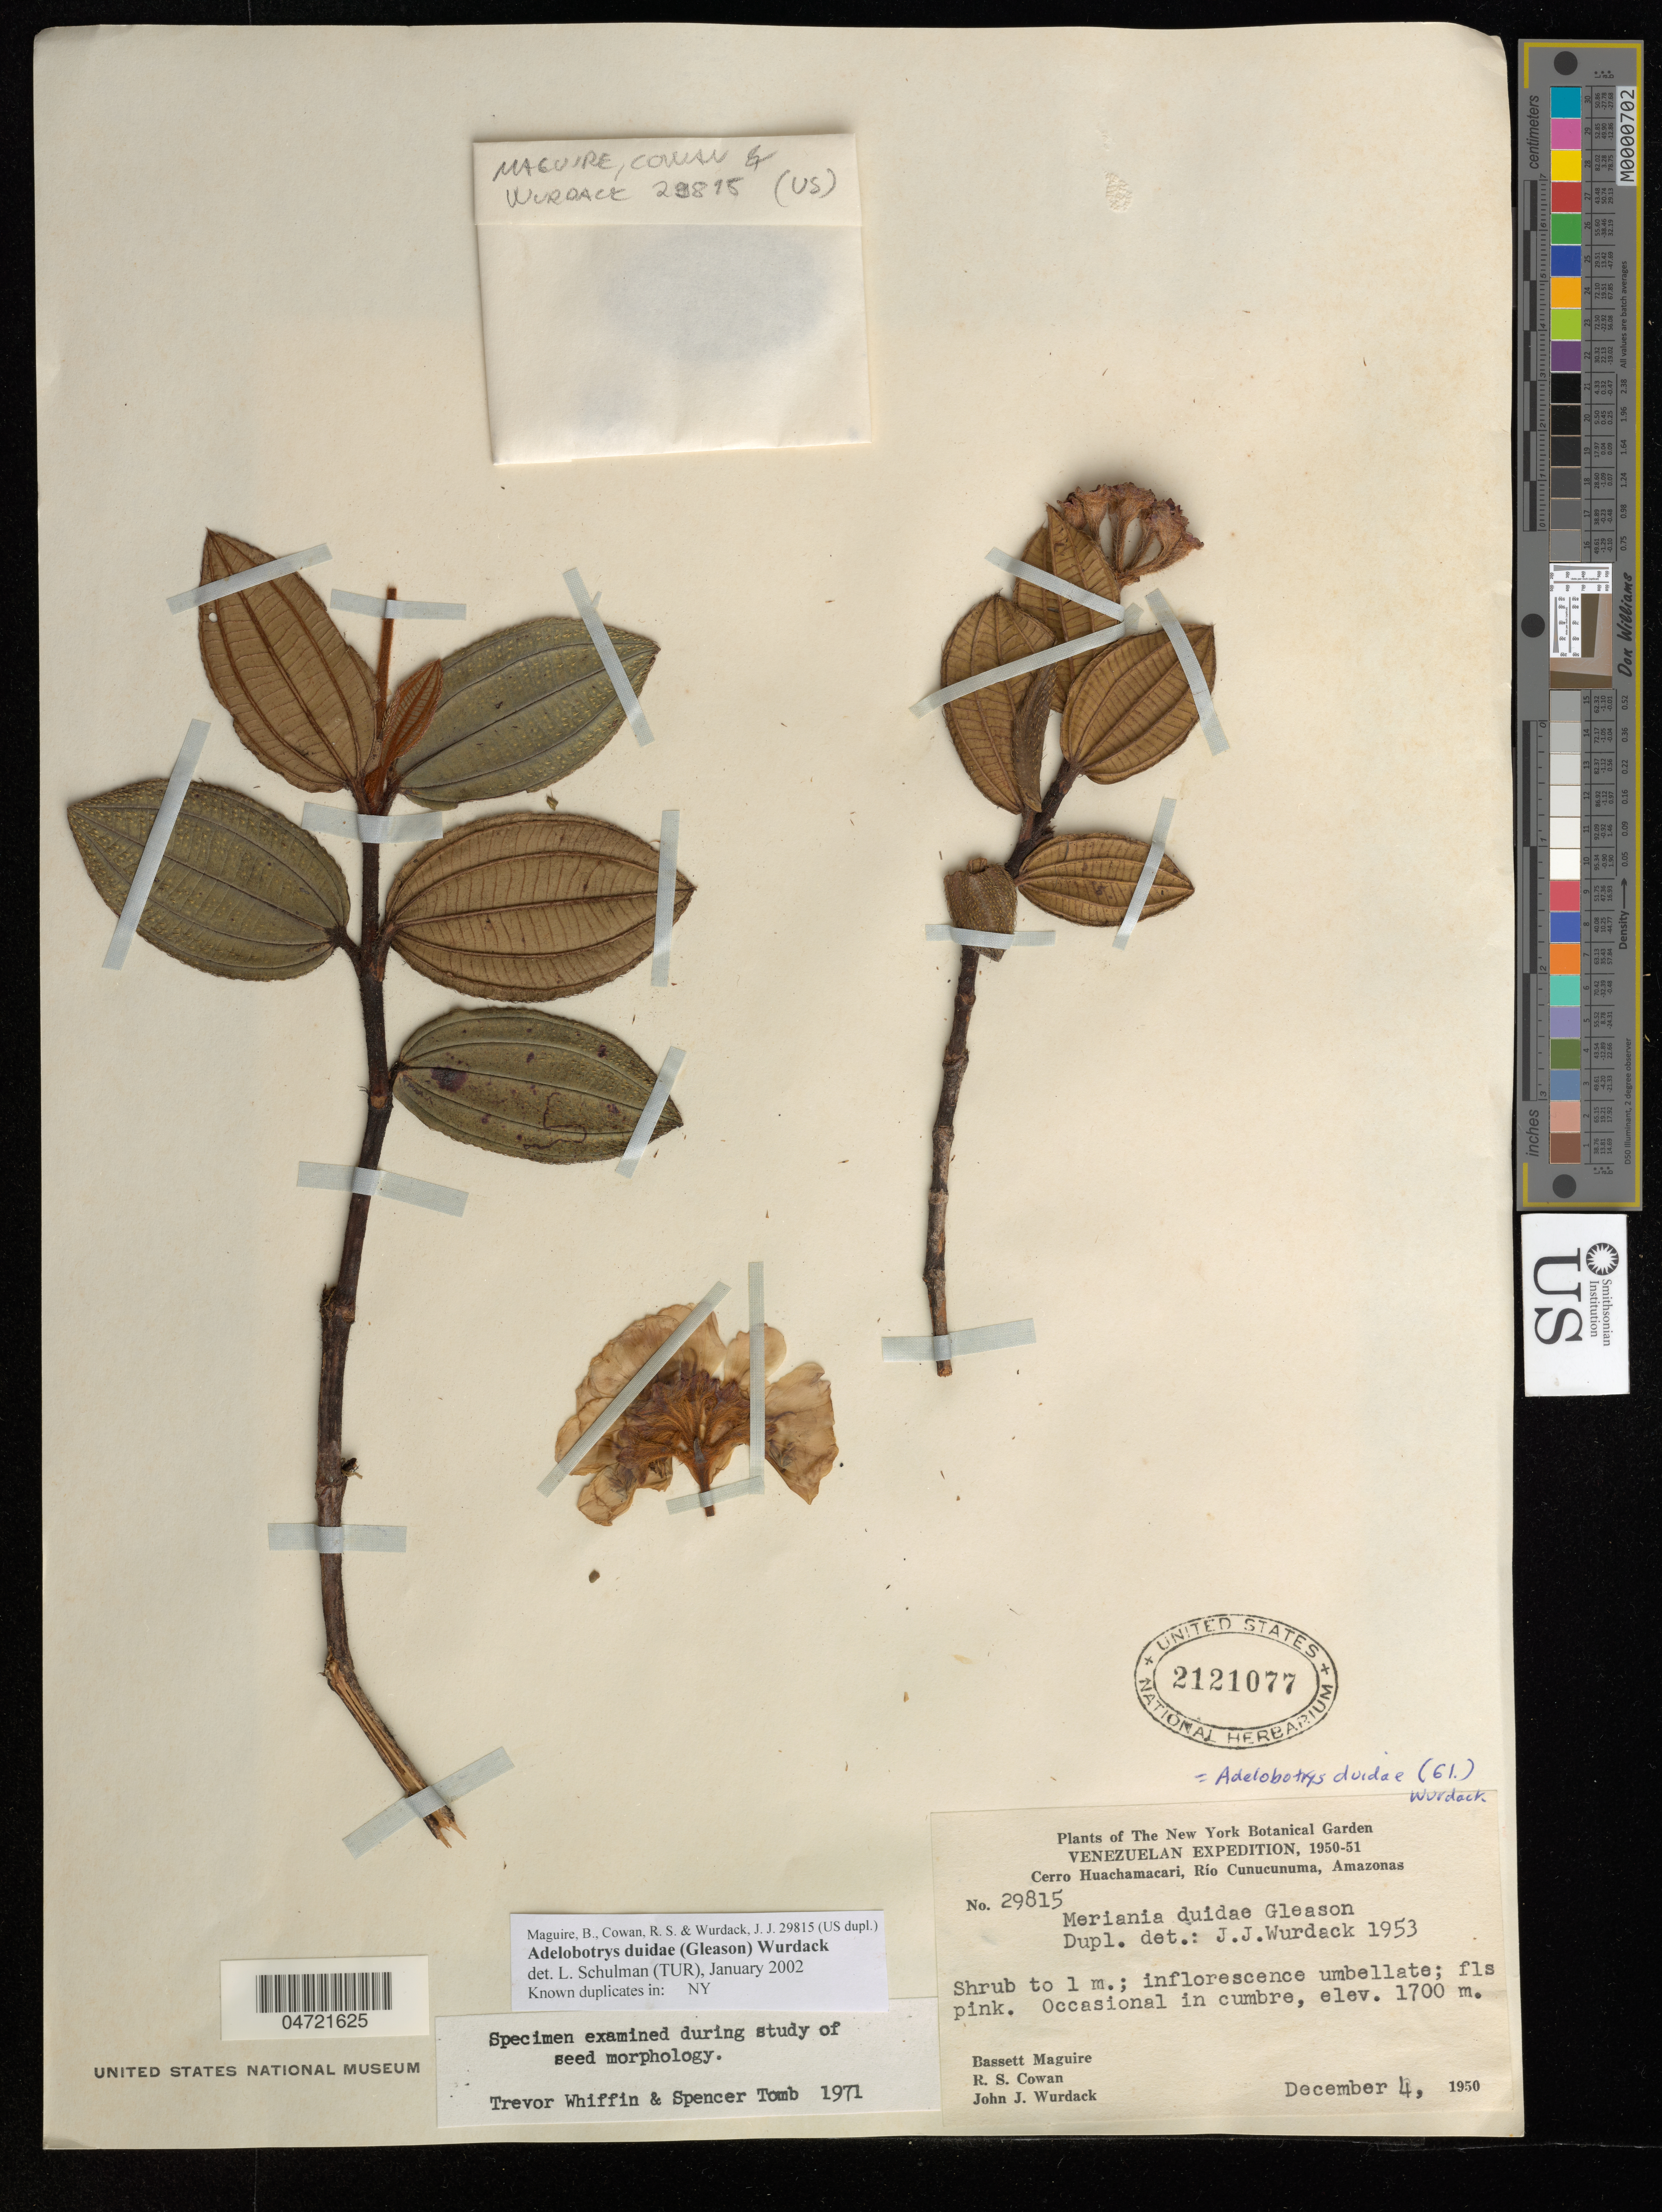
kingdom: Plantae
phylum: Tracheophyta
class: Magnoliopsida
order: Myrtales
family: Melastomataceae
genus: Adelobotrys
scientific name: Adelobotrys duidae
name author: (Gleason) Wurdack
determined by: Schulman, Leif, (TUR), University of Turku (FINLAND)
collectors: B. Maguire, R. S. Cowan & J. J. Wurdack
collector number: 29815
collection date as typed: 04 Dec 1950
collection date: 1950-12-04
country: Venezuela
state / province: Amazonas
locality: Cerro Huachamacari, Rio Cunucunuma.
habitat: In cumbre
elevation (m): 1700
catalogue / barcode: US 2121077